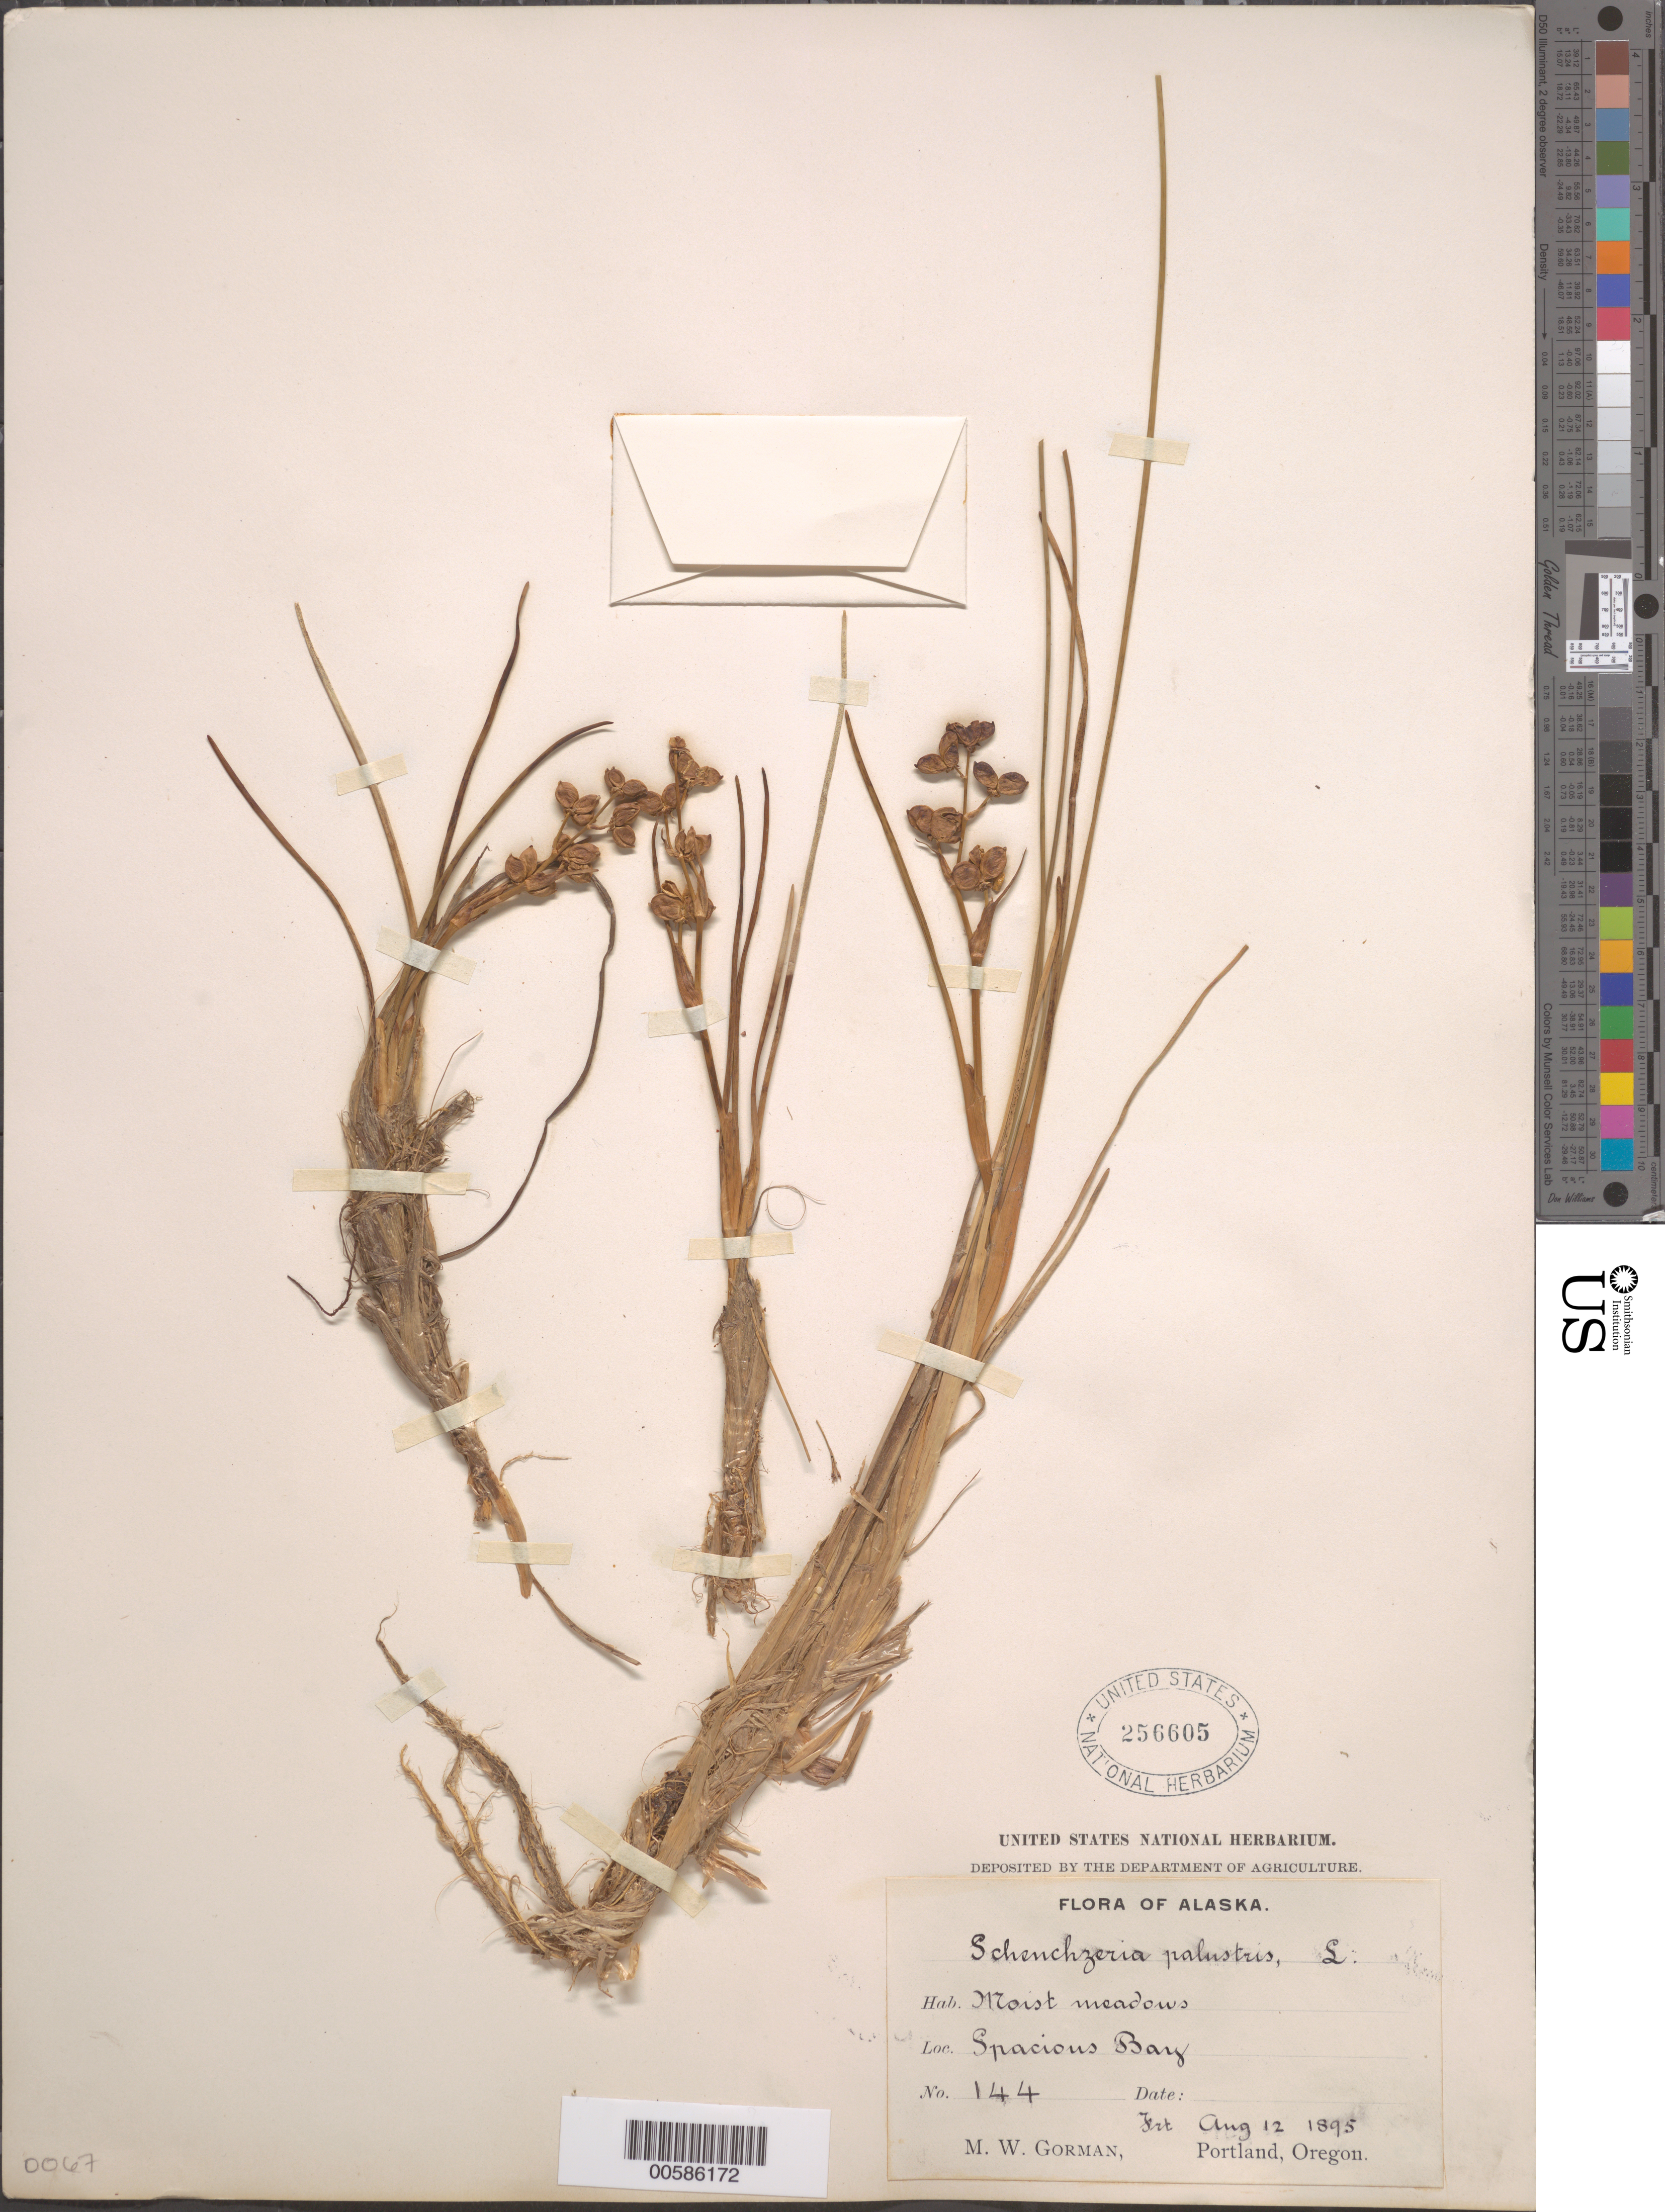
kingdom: Plantae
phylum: Tracheophyta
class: Liliopsida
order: Alismatales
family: Scheuchzeriaceae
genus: Scheuchzeria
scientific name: Scheuchzeria palustris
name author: L.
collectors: M. W. Gorman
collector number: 144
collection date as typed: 12 Aug 1895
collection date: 1895-08-12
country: United States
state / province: Alaska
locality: Spacious Bay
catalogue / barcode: US 256605